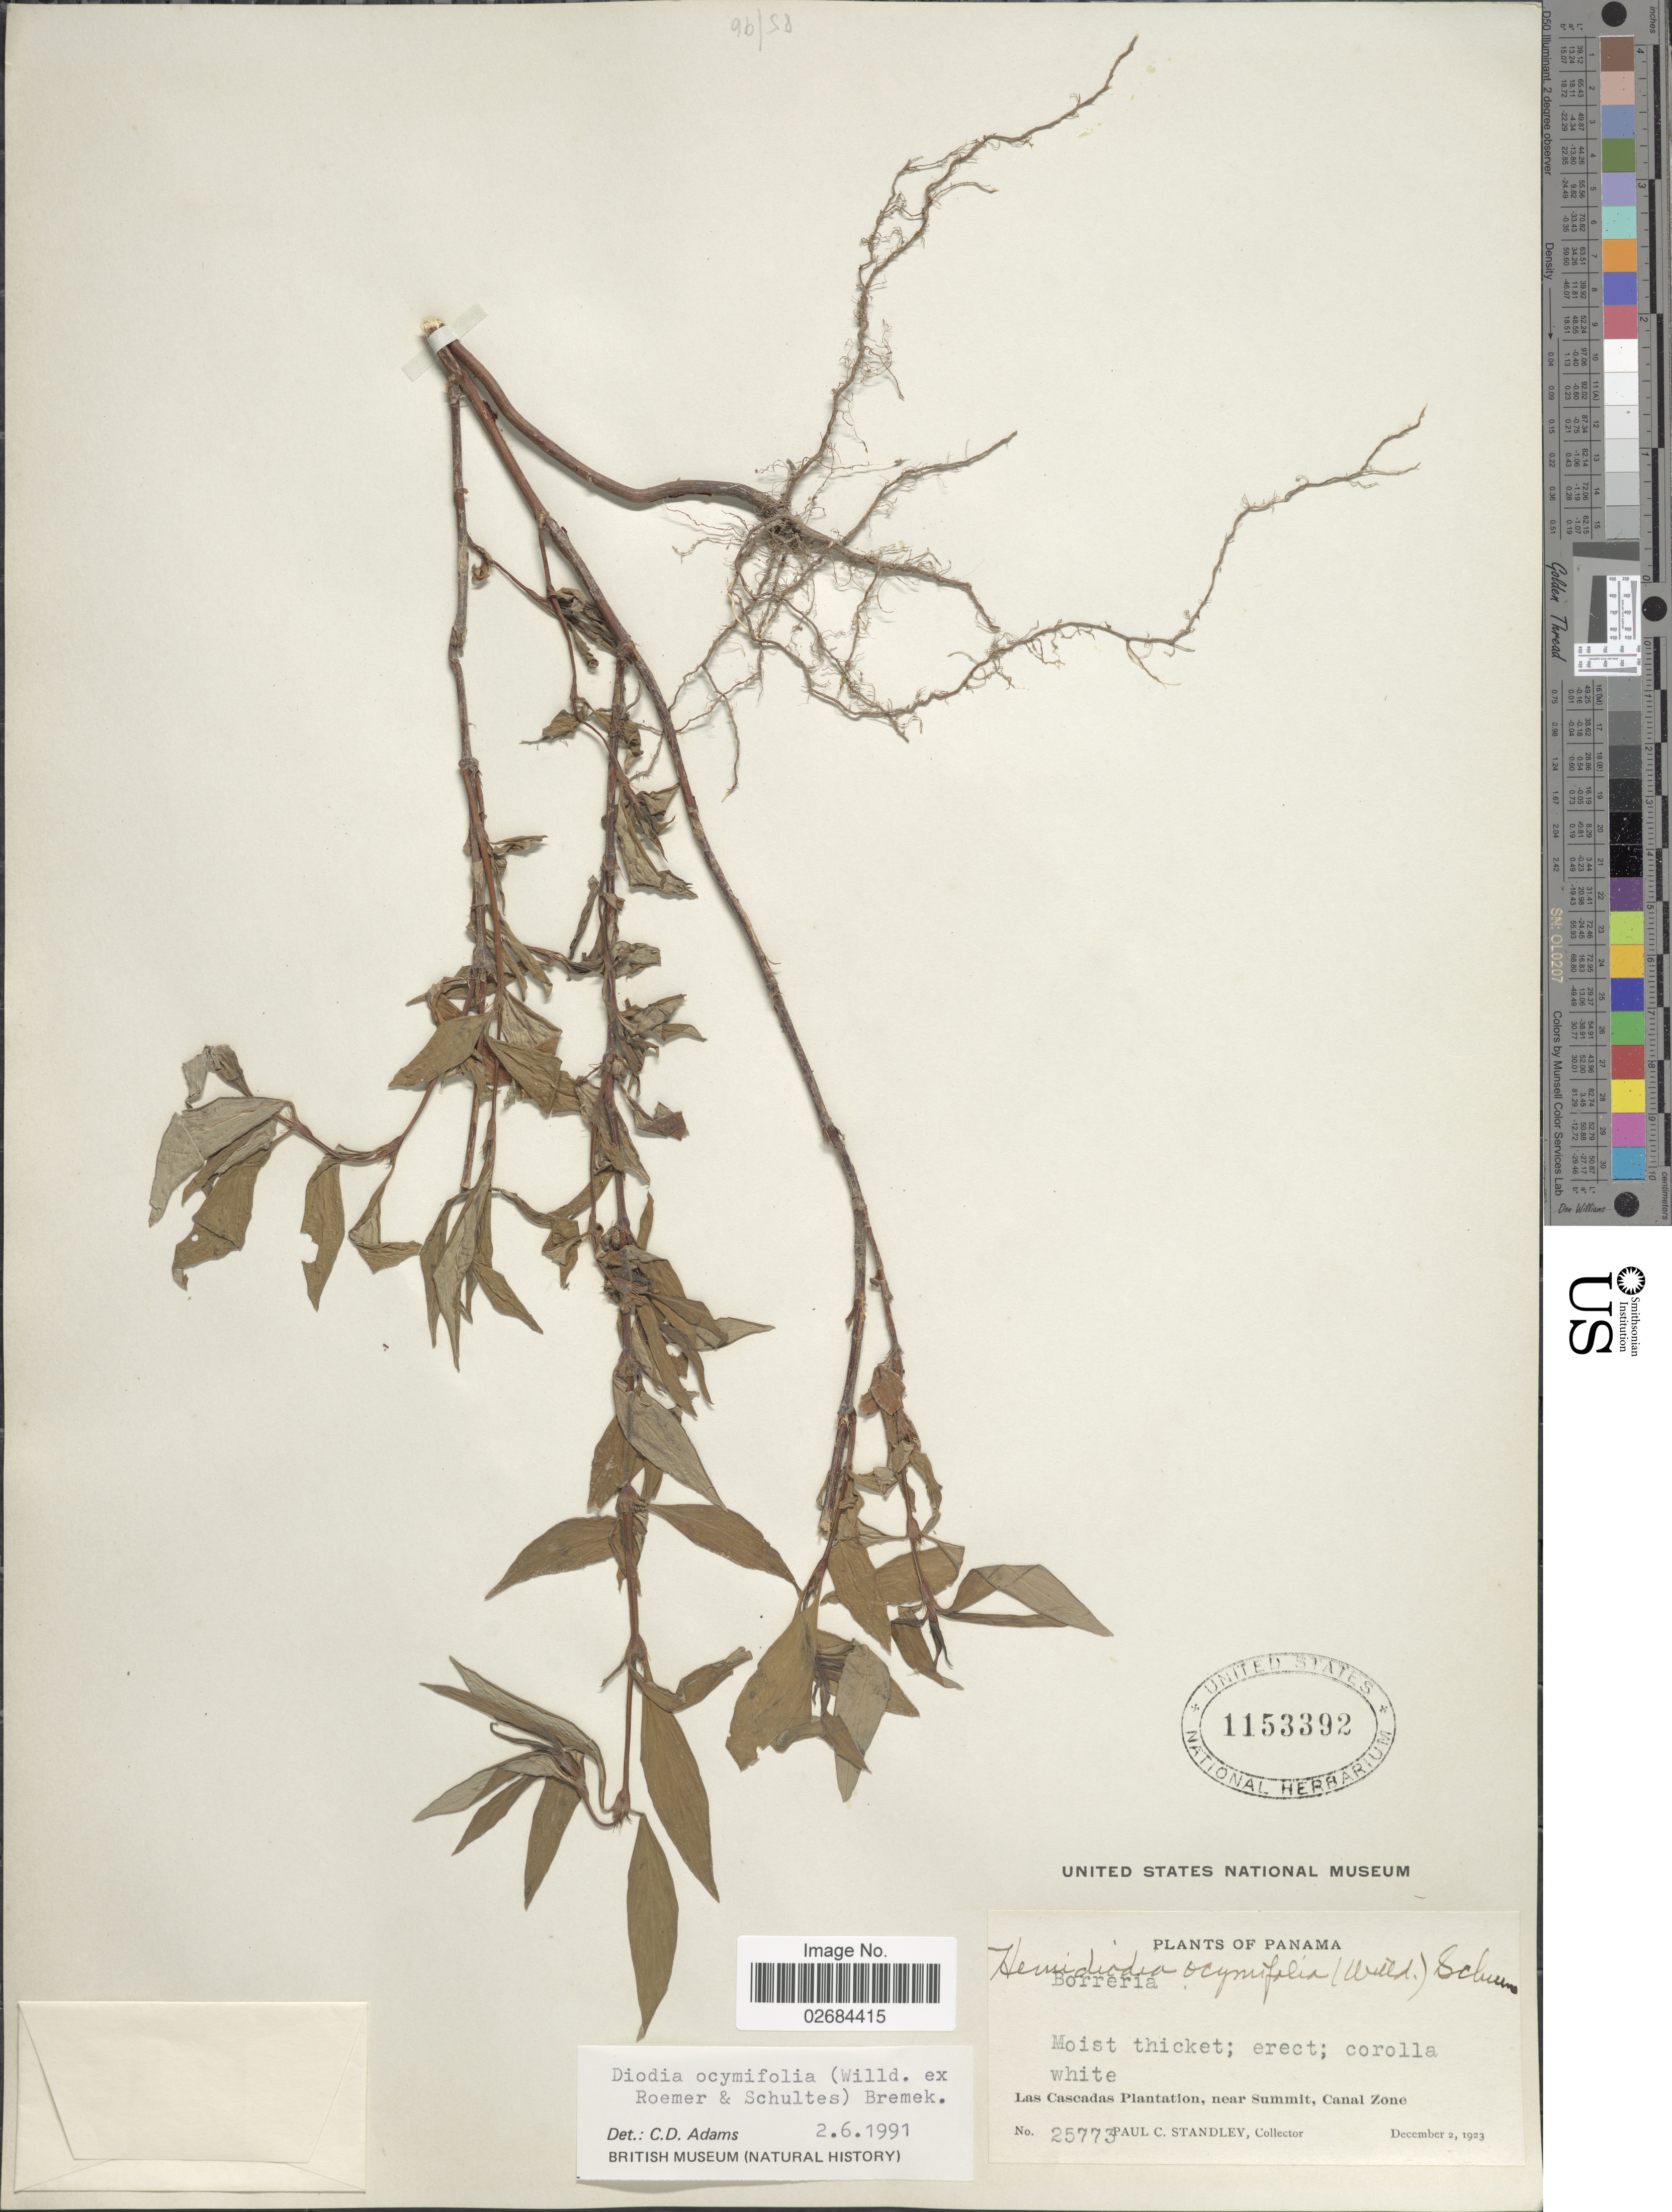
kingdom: Plantae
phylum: Tracheophyta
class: Magnoliopsida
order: Gentianales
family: Rubiaceae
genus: Diodia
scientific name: Diodia ocymifolia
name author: (Willd. ex Roem. & Schult.) Bremek.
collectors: P. C. Standley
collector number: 25773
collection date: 1923-12-02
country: Panama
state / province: Colón / Panamá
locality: Las Cascadas Plantation, near Summit, Canal Zone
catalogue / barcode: US 1153392